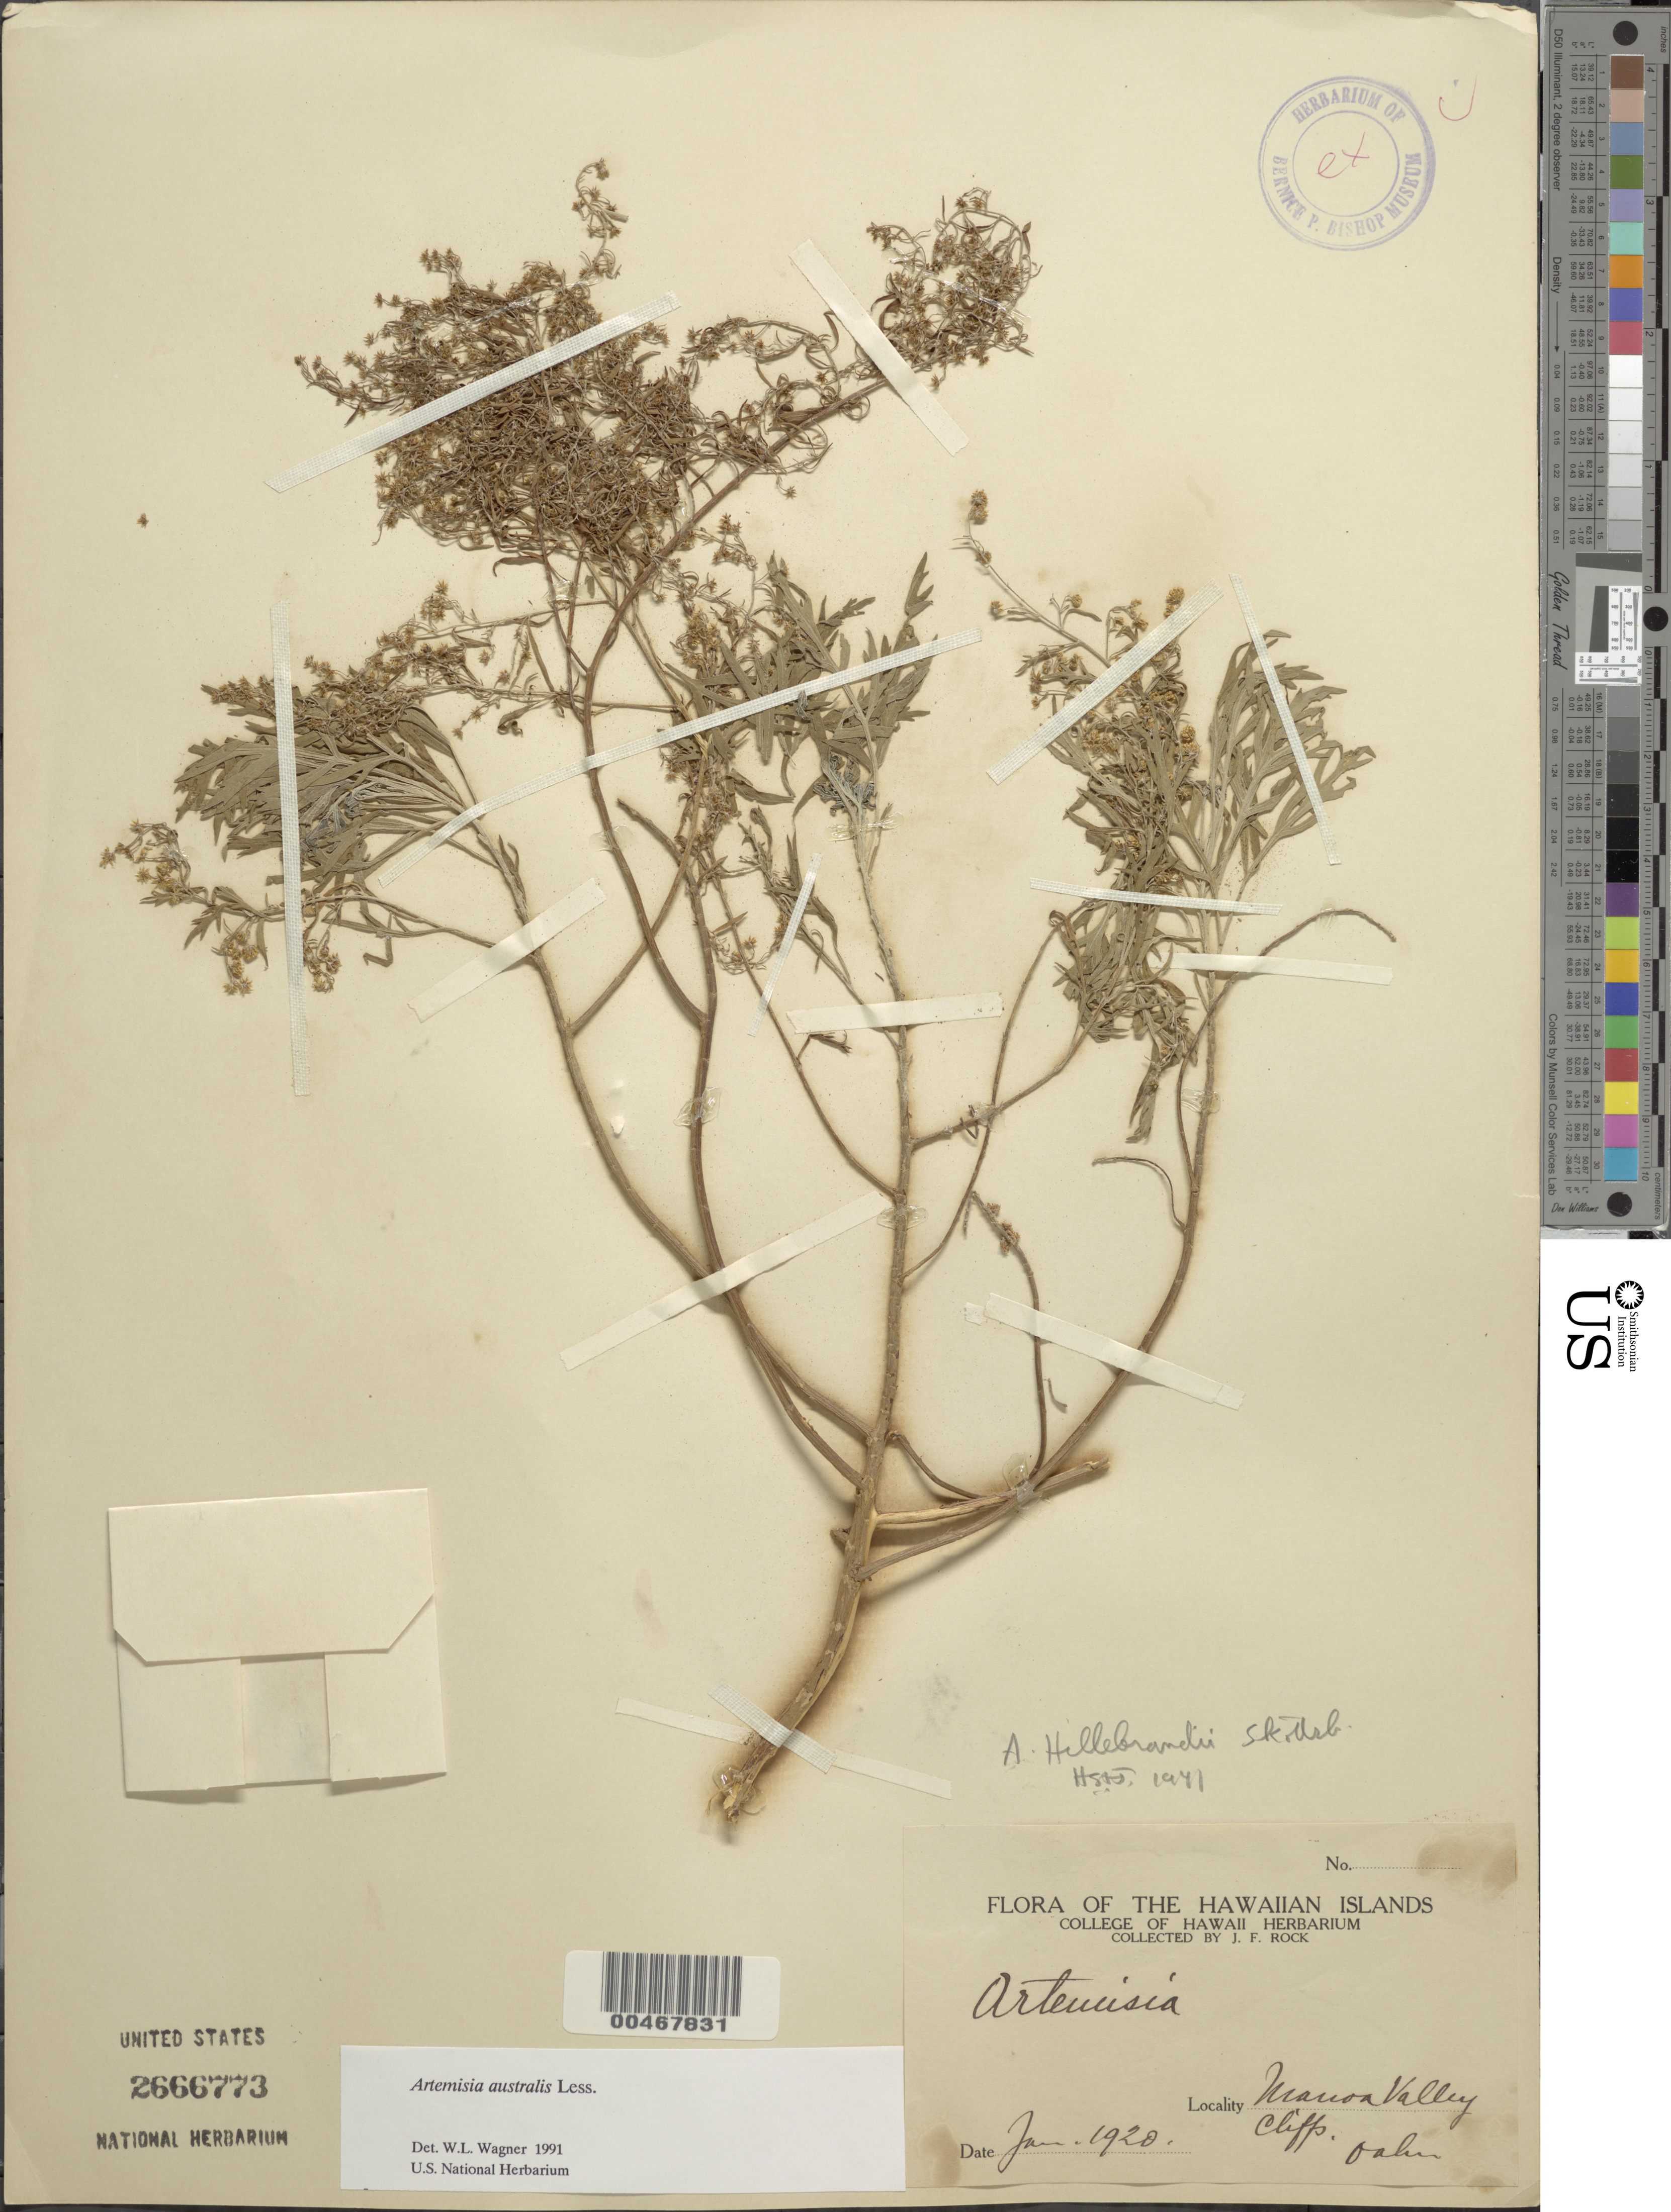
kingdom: Plantae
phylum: Tracheophyta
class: Magnoliopsida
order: Asterales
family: Asteraceae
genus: Artemisia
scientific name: Artemisia australis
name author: Less.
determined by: Wagner, W. L., (BOT), Smithsonian Institution - National Museum of Natural History (UNITED STATES)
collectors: J. F. Rock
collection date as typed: Jan 1920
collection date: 1920-01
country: United States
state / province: Hawaii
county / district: Honolulu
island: Oahu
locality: Manoa Valley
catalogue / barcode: US 2666773